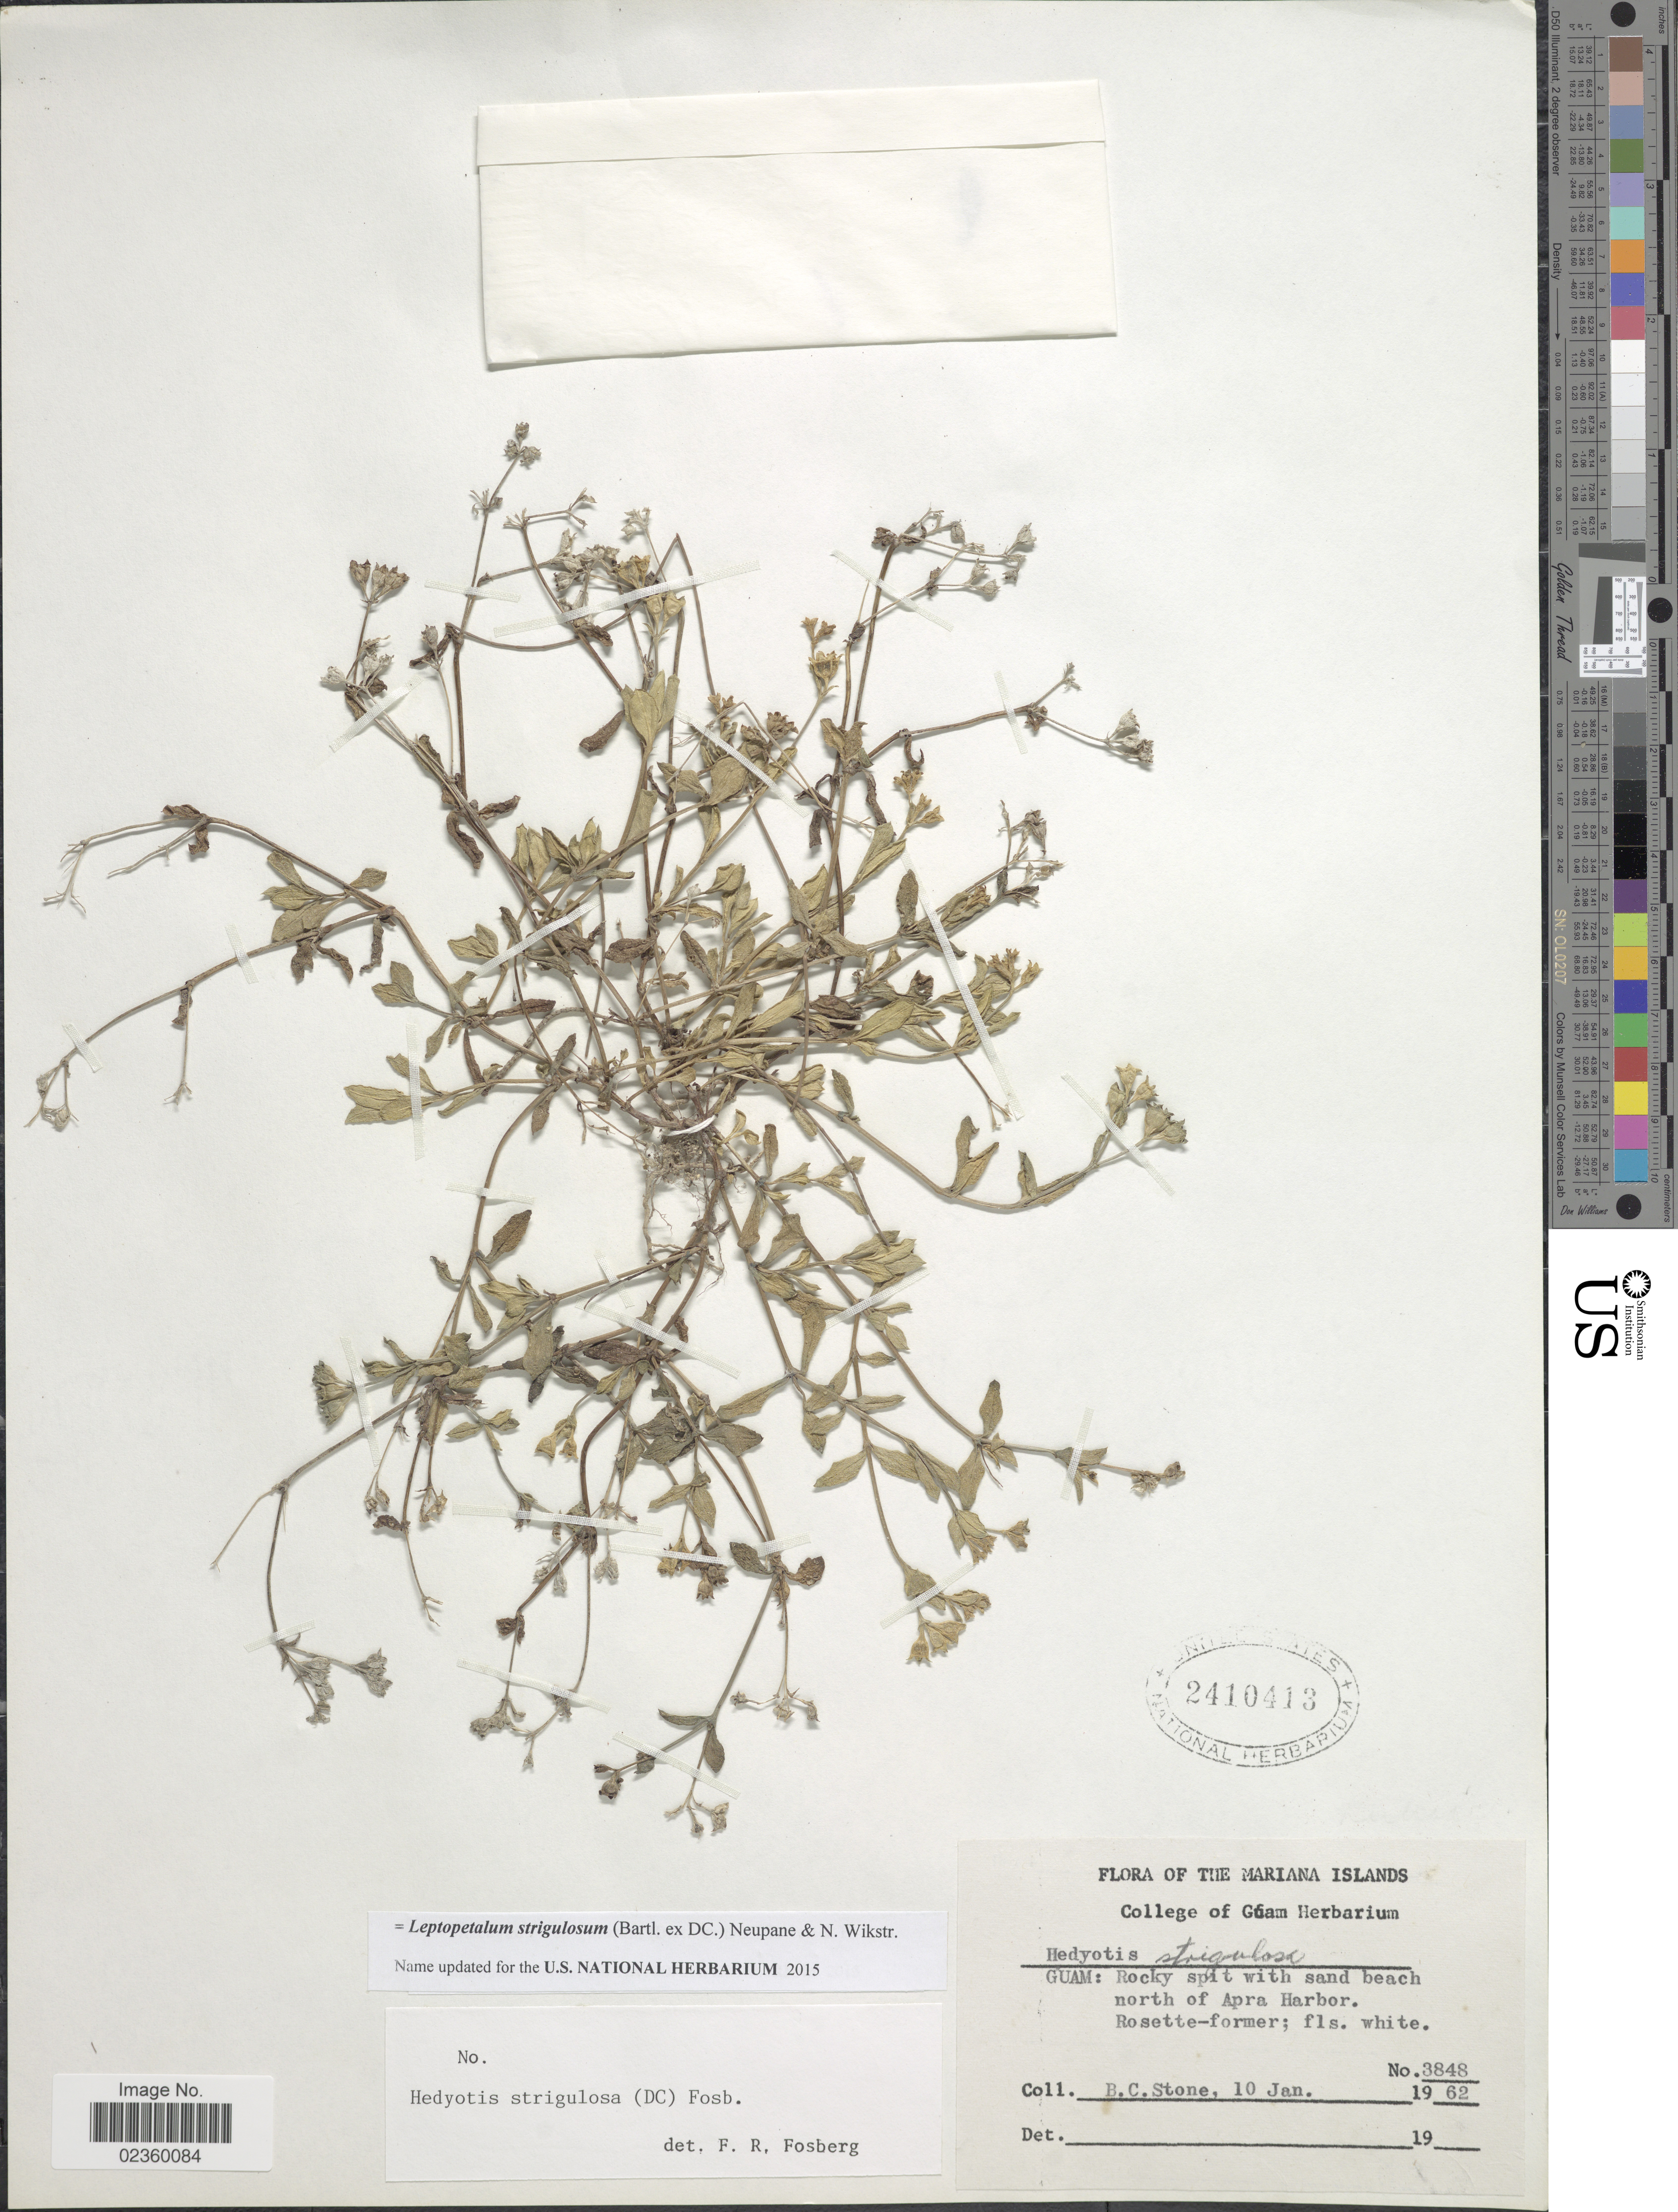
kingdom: Plantae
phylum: Tracheophyta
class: Magnoliopsida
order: Gentianales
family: Rubiaceae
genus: Leptopetalum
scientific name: Leptopetalum strigulosum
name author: (Bartl. ex DC.) Neupane & N. Wikstr.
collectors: B. C. Stone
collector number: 3848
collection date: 1962-01-10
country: Guam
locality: The Marianas Island, Rocky spit with sand beach north of Apra Harbor, Rosette-former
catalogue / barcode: US 2410413